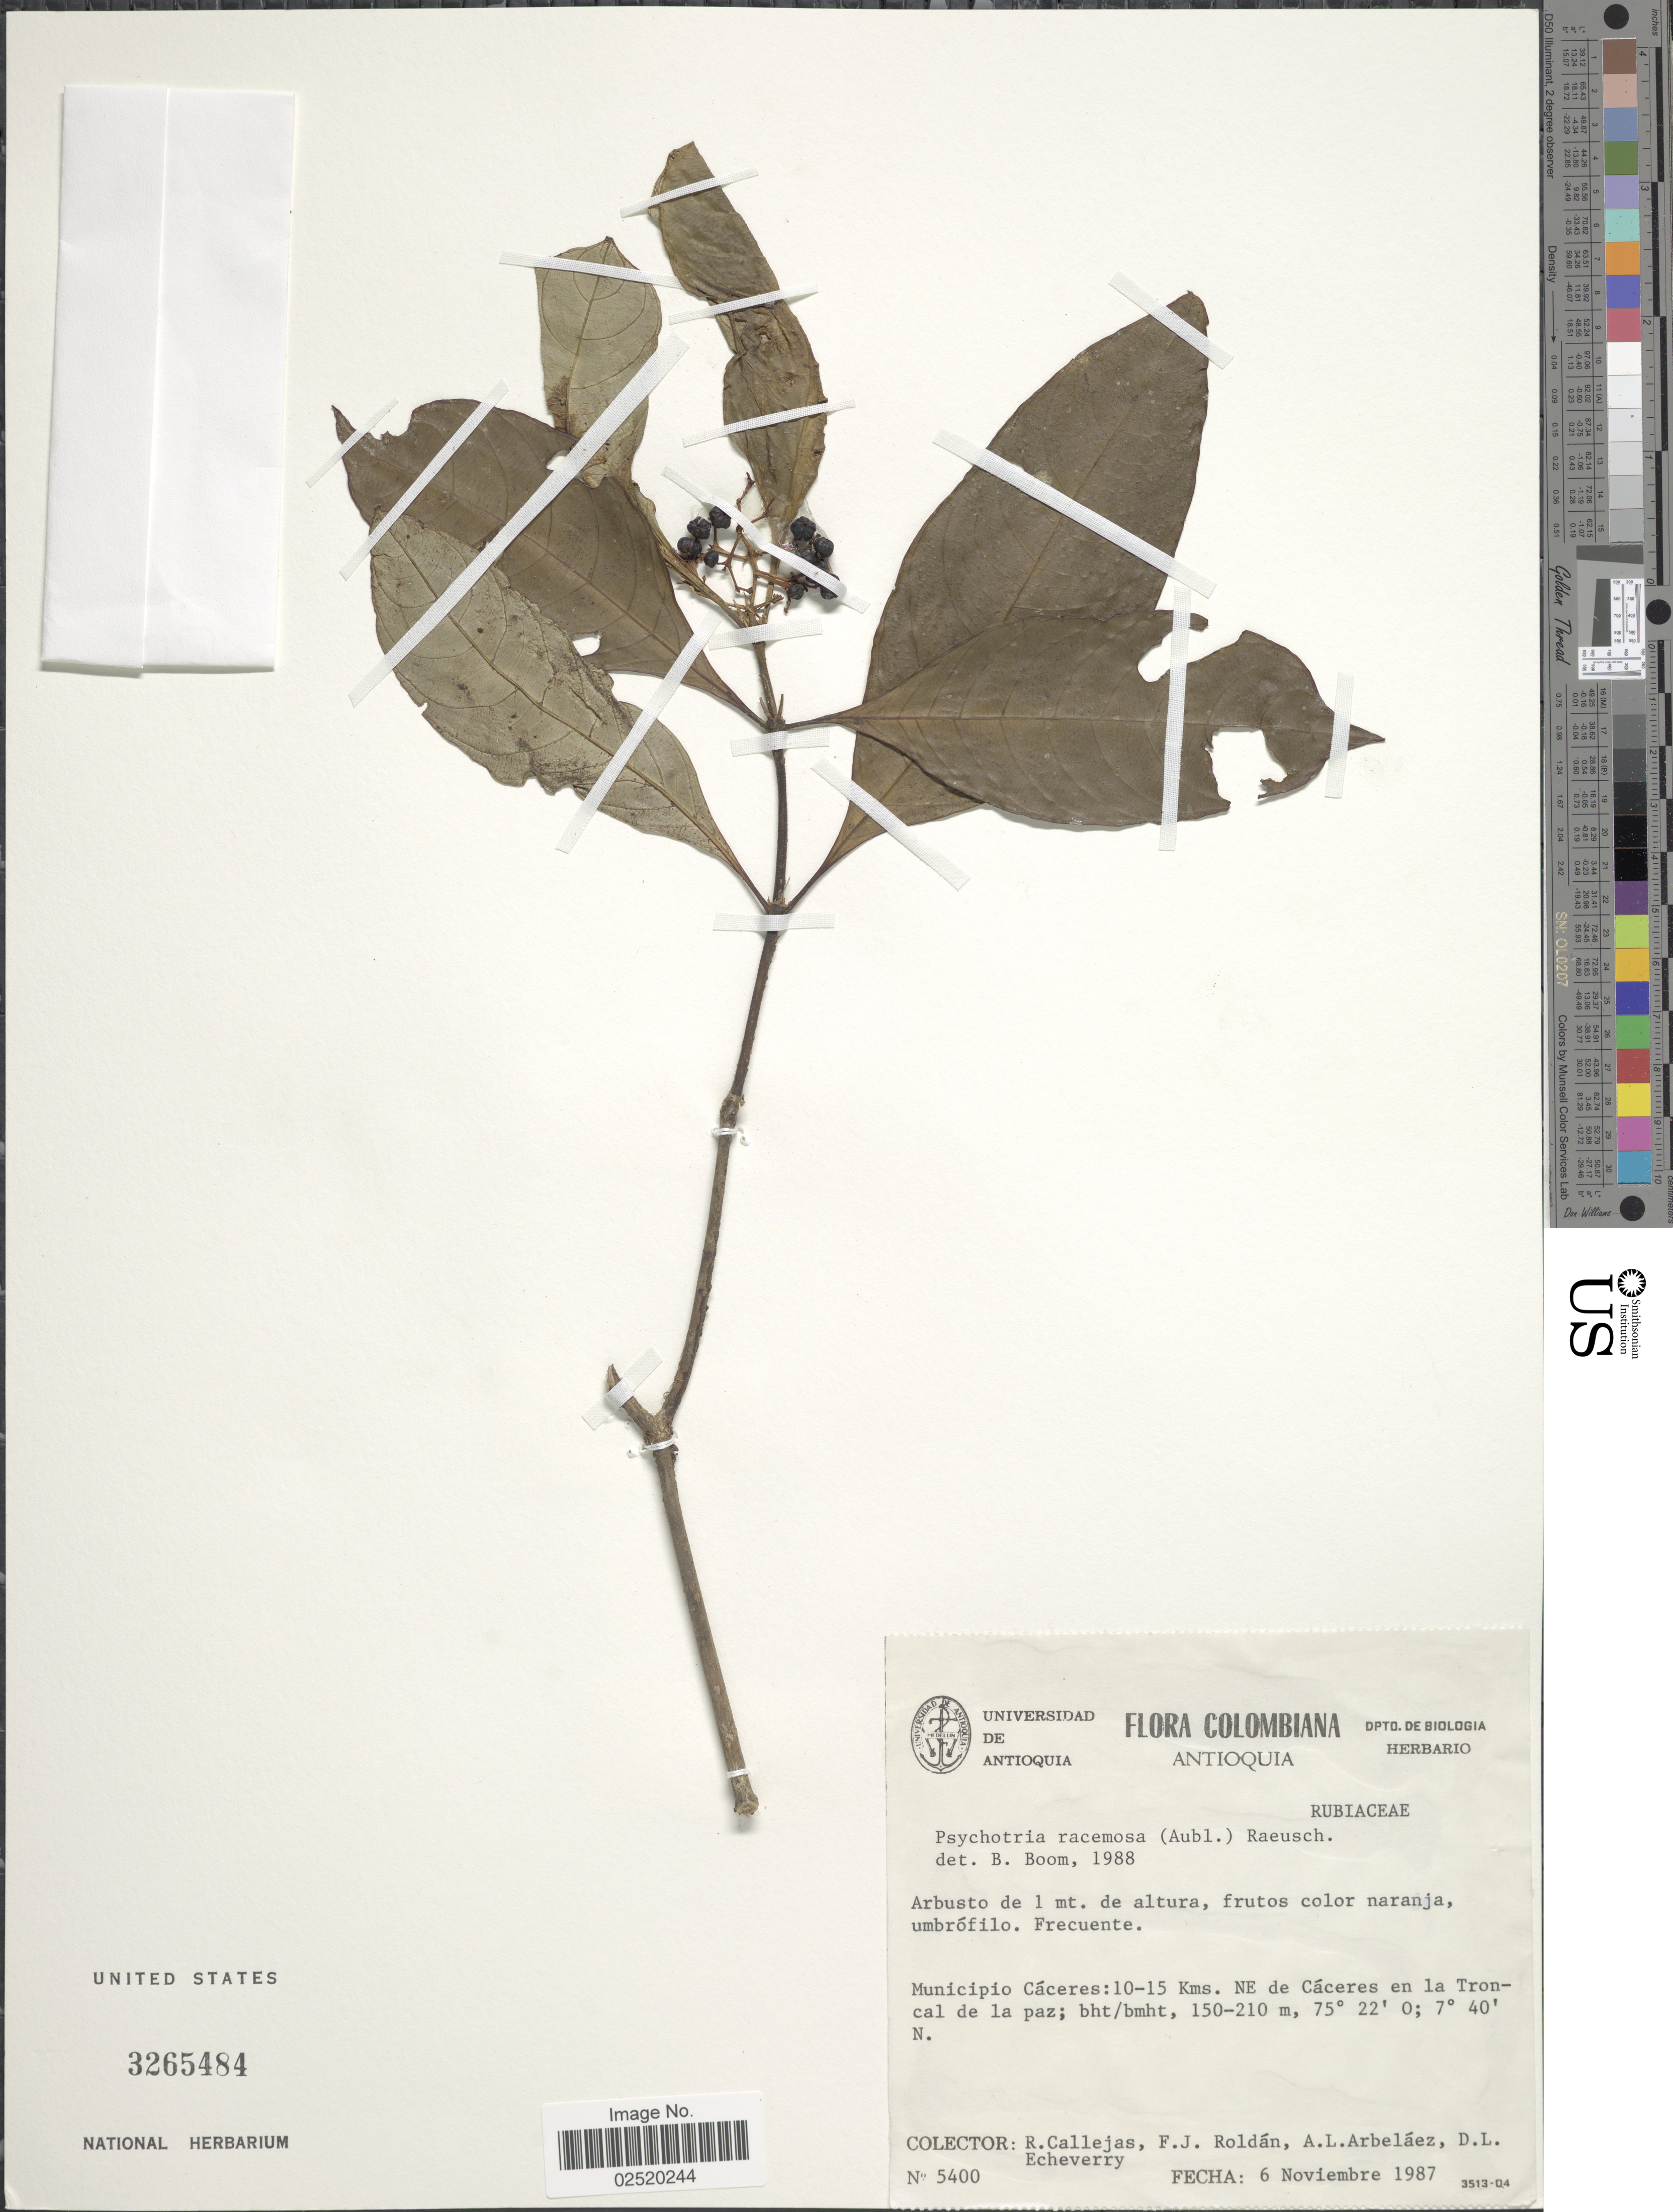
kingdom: Plantae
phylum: Tracheophyta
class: Magnoliopsida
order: Gentianales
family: Rubiaceae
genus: Psychotria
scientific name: Psychotria racemosa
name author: Rich.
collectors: R. Callejas, F. J. Roldán, A. Arbeláez Alvarez & D. Echeverry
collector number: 5400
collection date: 1987-11-06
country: Colombia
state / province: Antioquia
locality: Municipio Caceres: 10-15 Kms. NE de Caceres en la Troncal de la paz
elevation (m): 150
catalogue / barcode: US 3265484